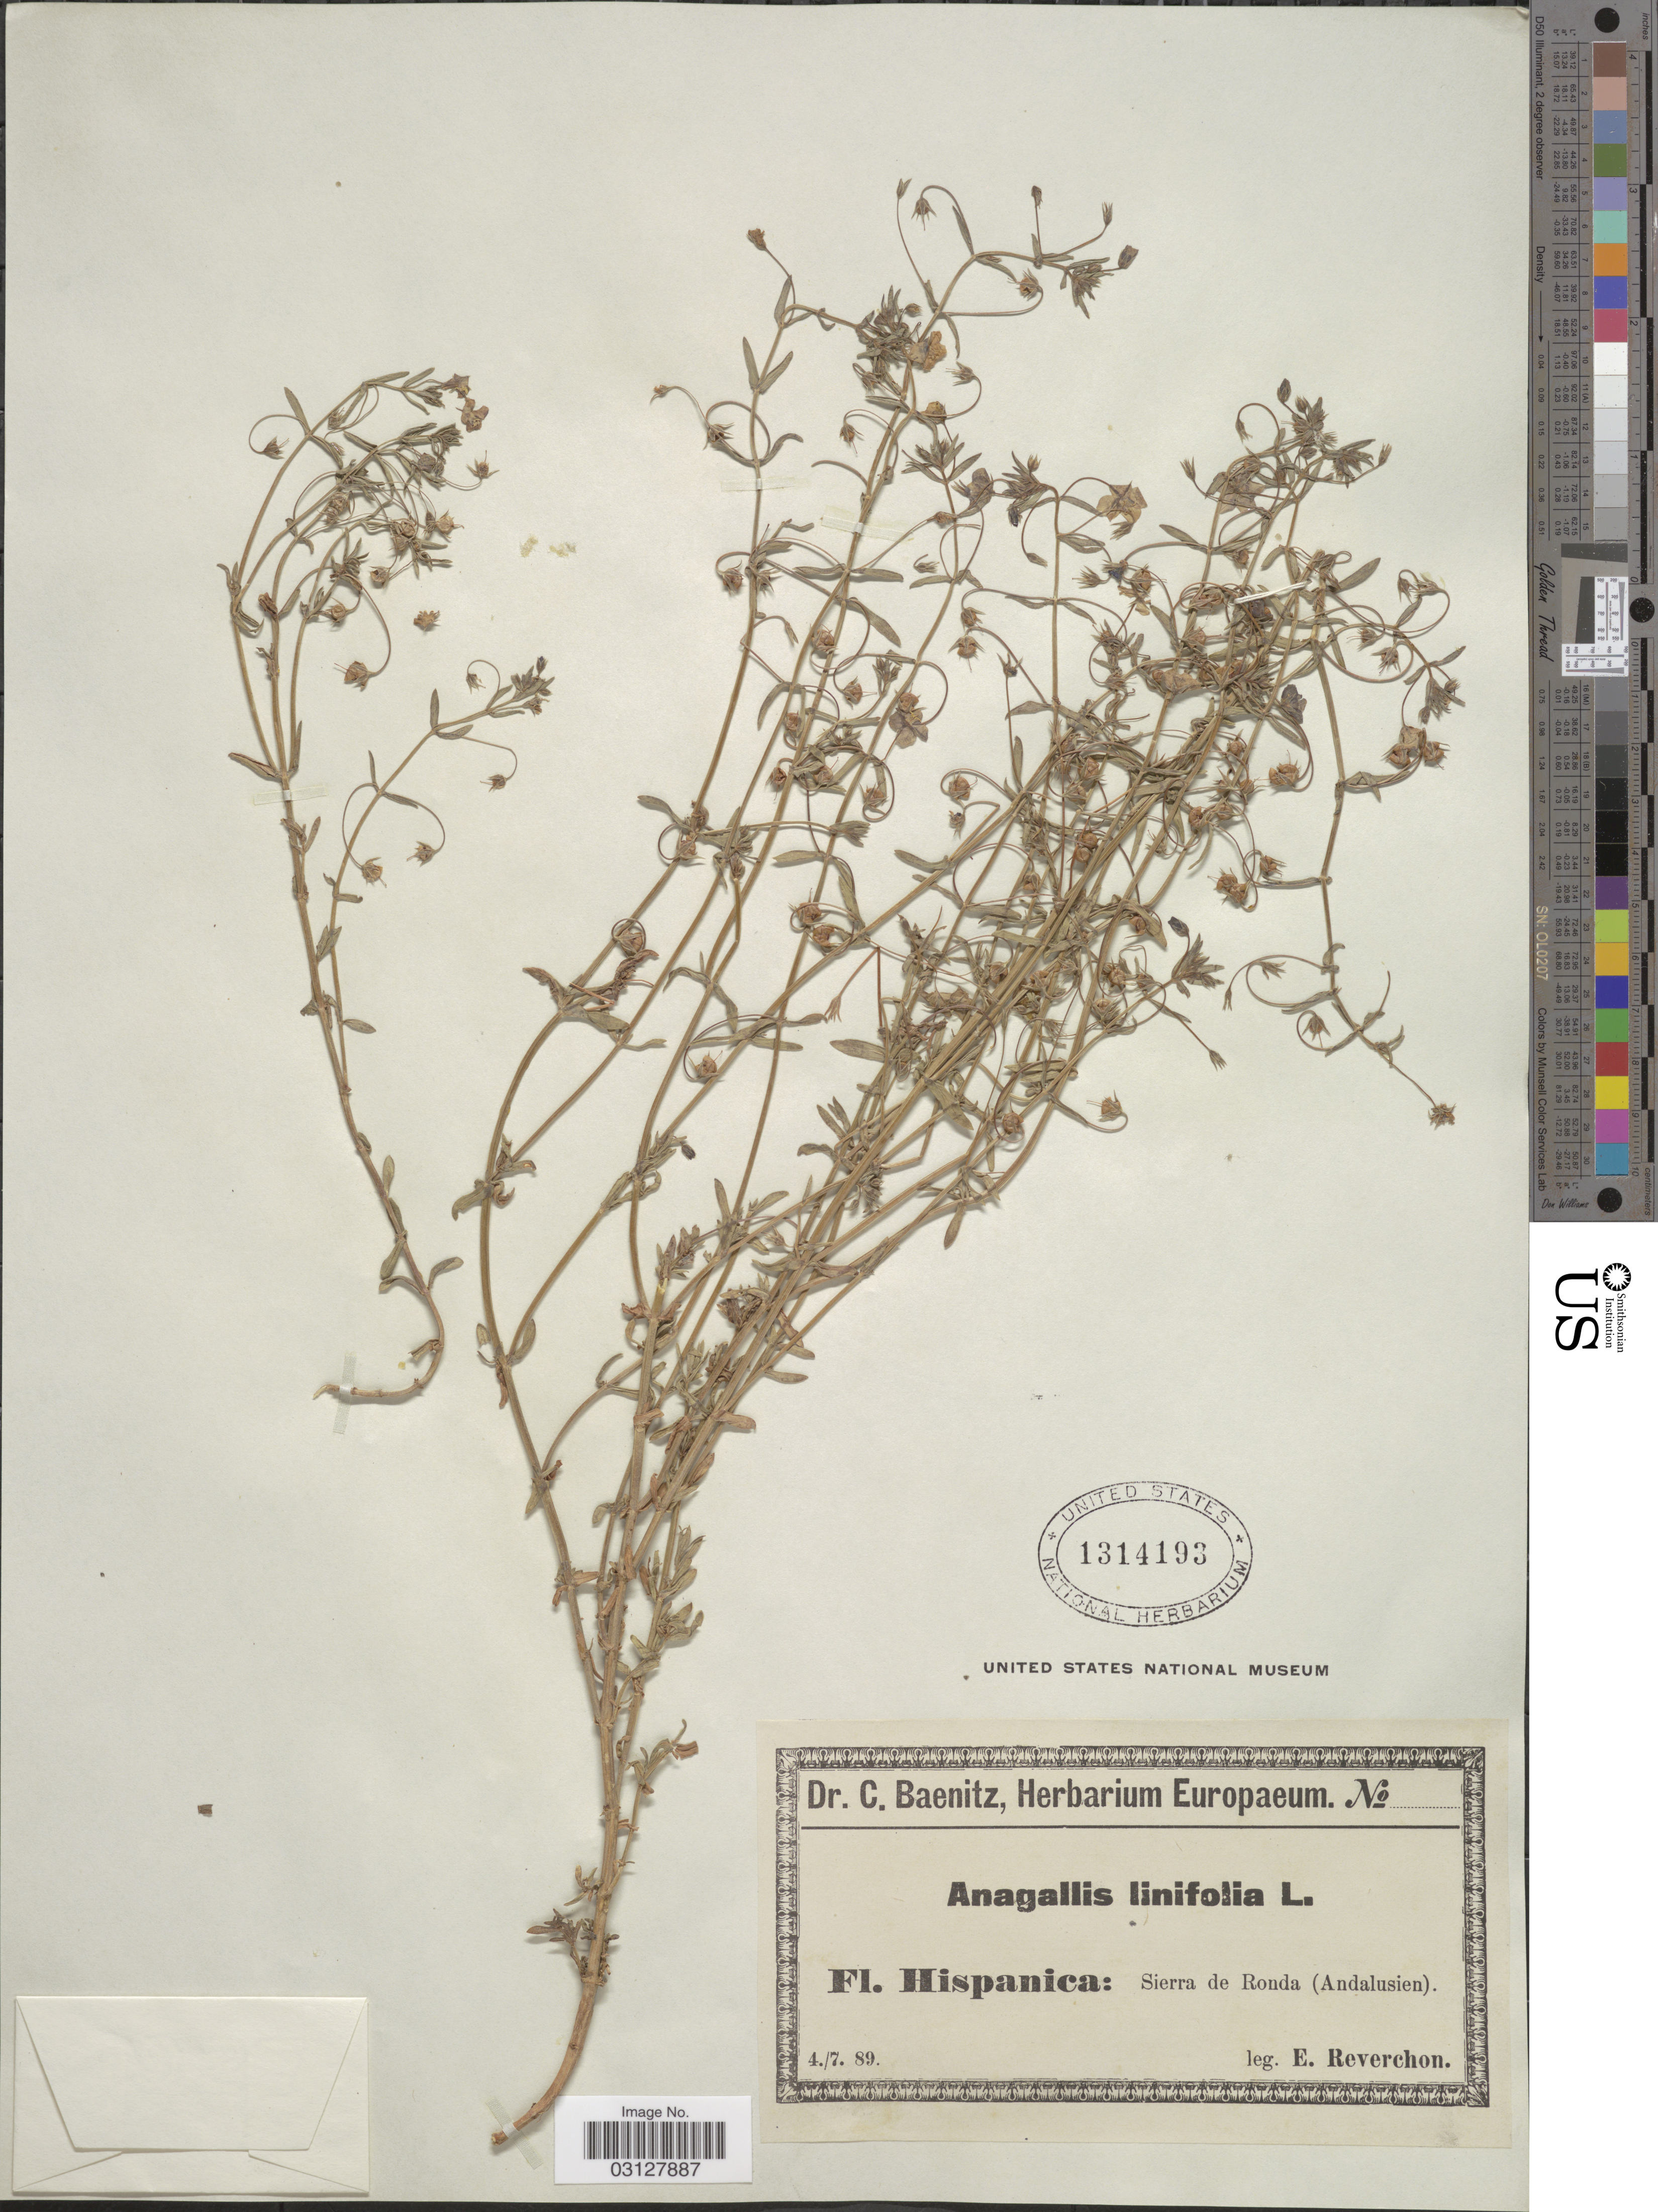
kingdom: Plantae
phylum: Tracheophyta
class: Magnoliopsida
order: Ericales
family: Primulaceae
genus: Anagallis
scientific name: Anagallis linifolia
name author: L.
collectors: E. Reverchon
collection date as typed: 4./7. 89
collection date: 1889-04-07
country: Spain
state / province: Andalucía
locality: Hispanica: Sierra de Ronda (Andalusien).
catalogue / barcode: US 1314193